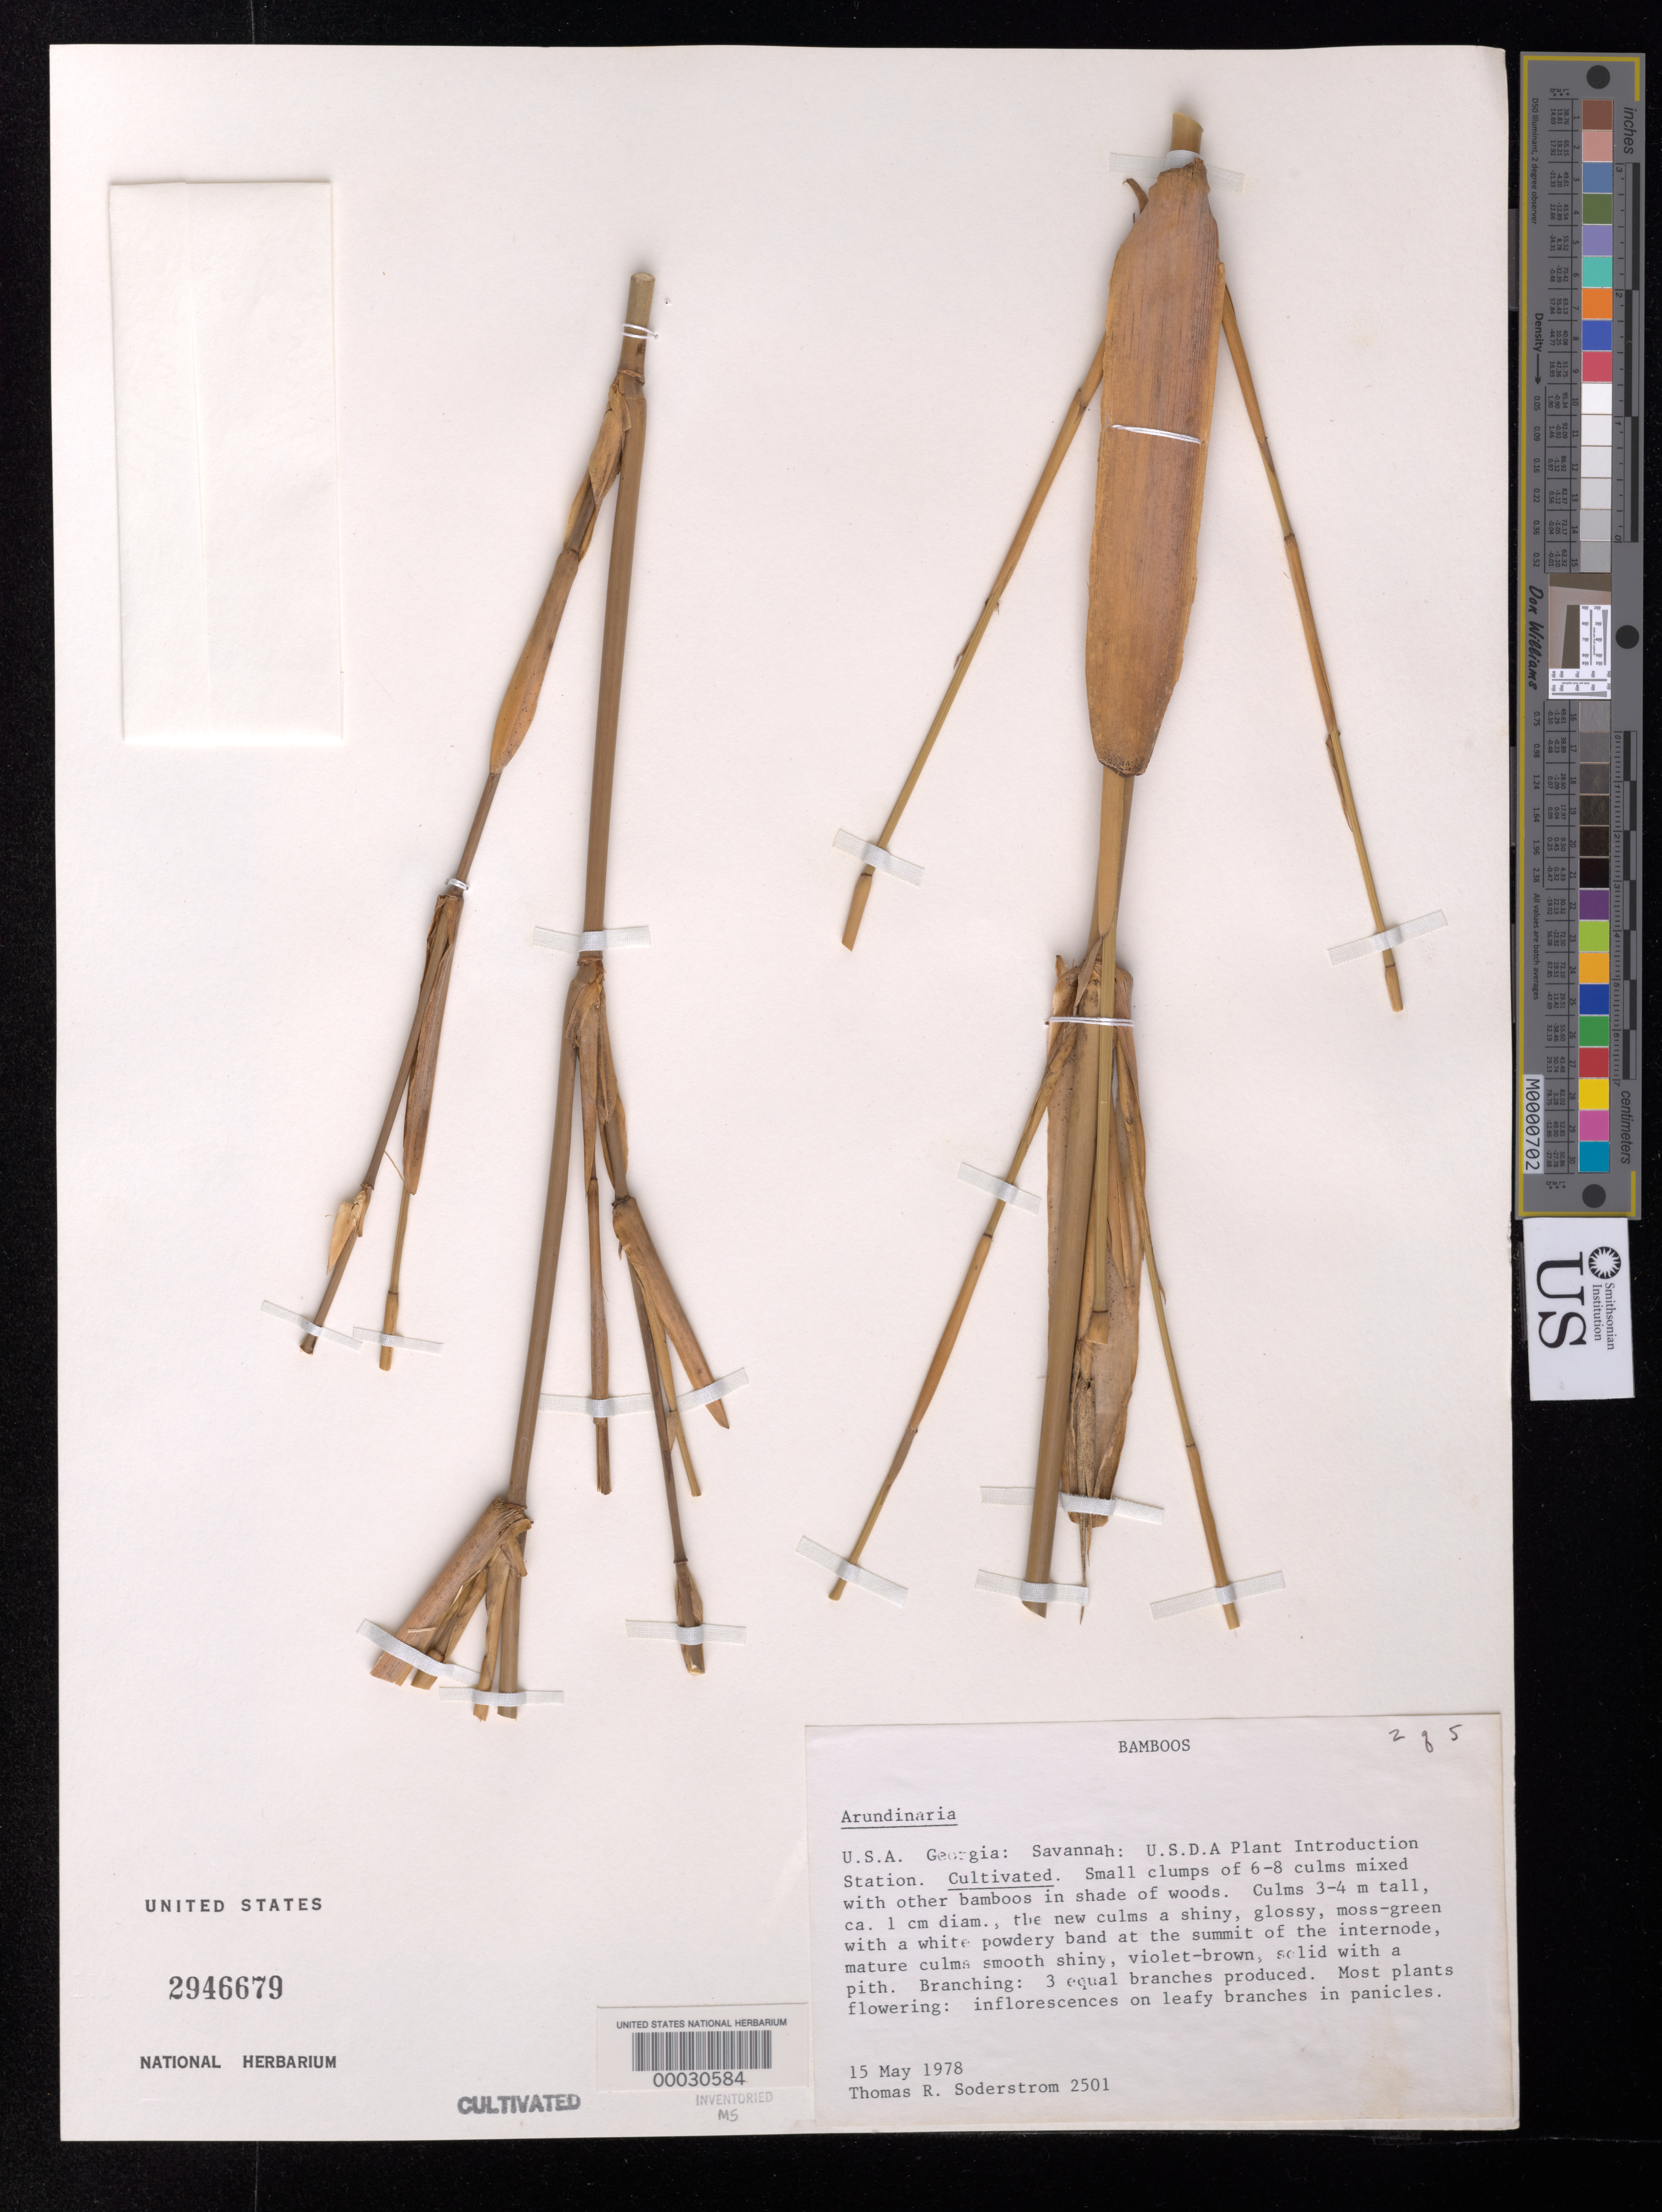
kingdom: Plantae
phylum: Tracheophyta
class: Liliopsida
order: Poales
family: Poaceae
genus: Arundinaria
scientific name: Arundinaria funghomii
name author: McClure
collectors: T. R. Soderstrom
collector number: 2501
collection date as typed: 15 May 1978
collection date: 1978-05-15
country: United States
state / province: Georgia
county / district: Chatham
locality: Usda p.i. station (savannah)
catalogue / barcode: US 2946679